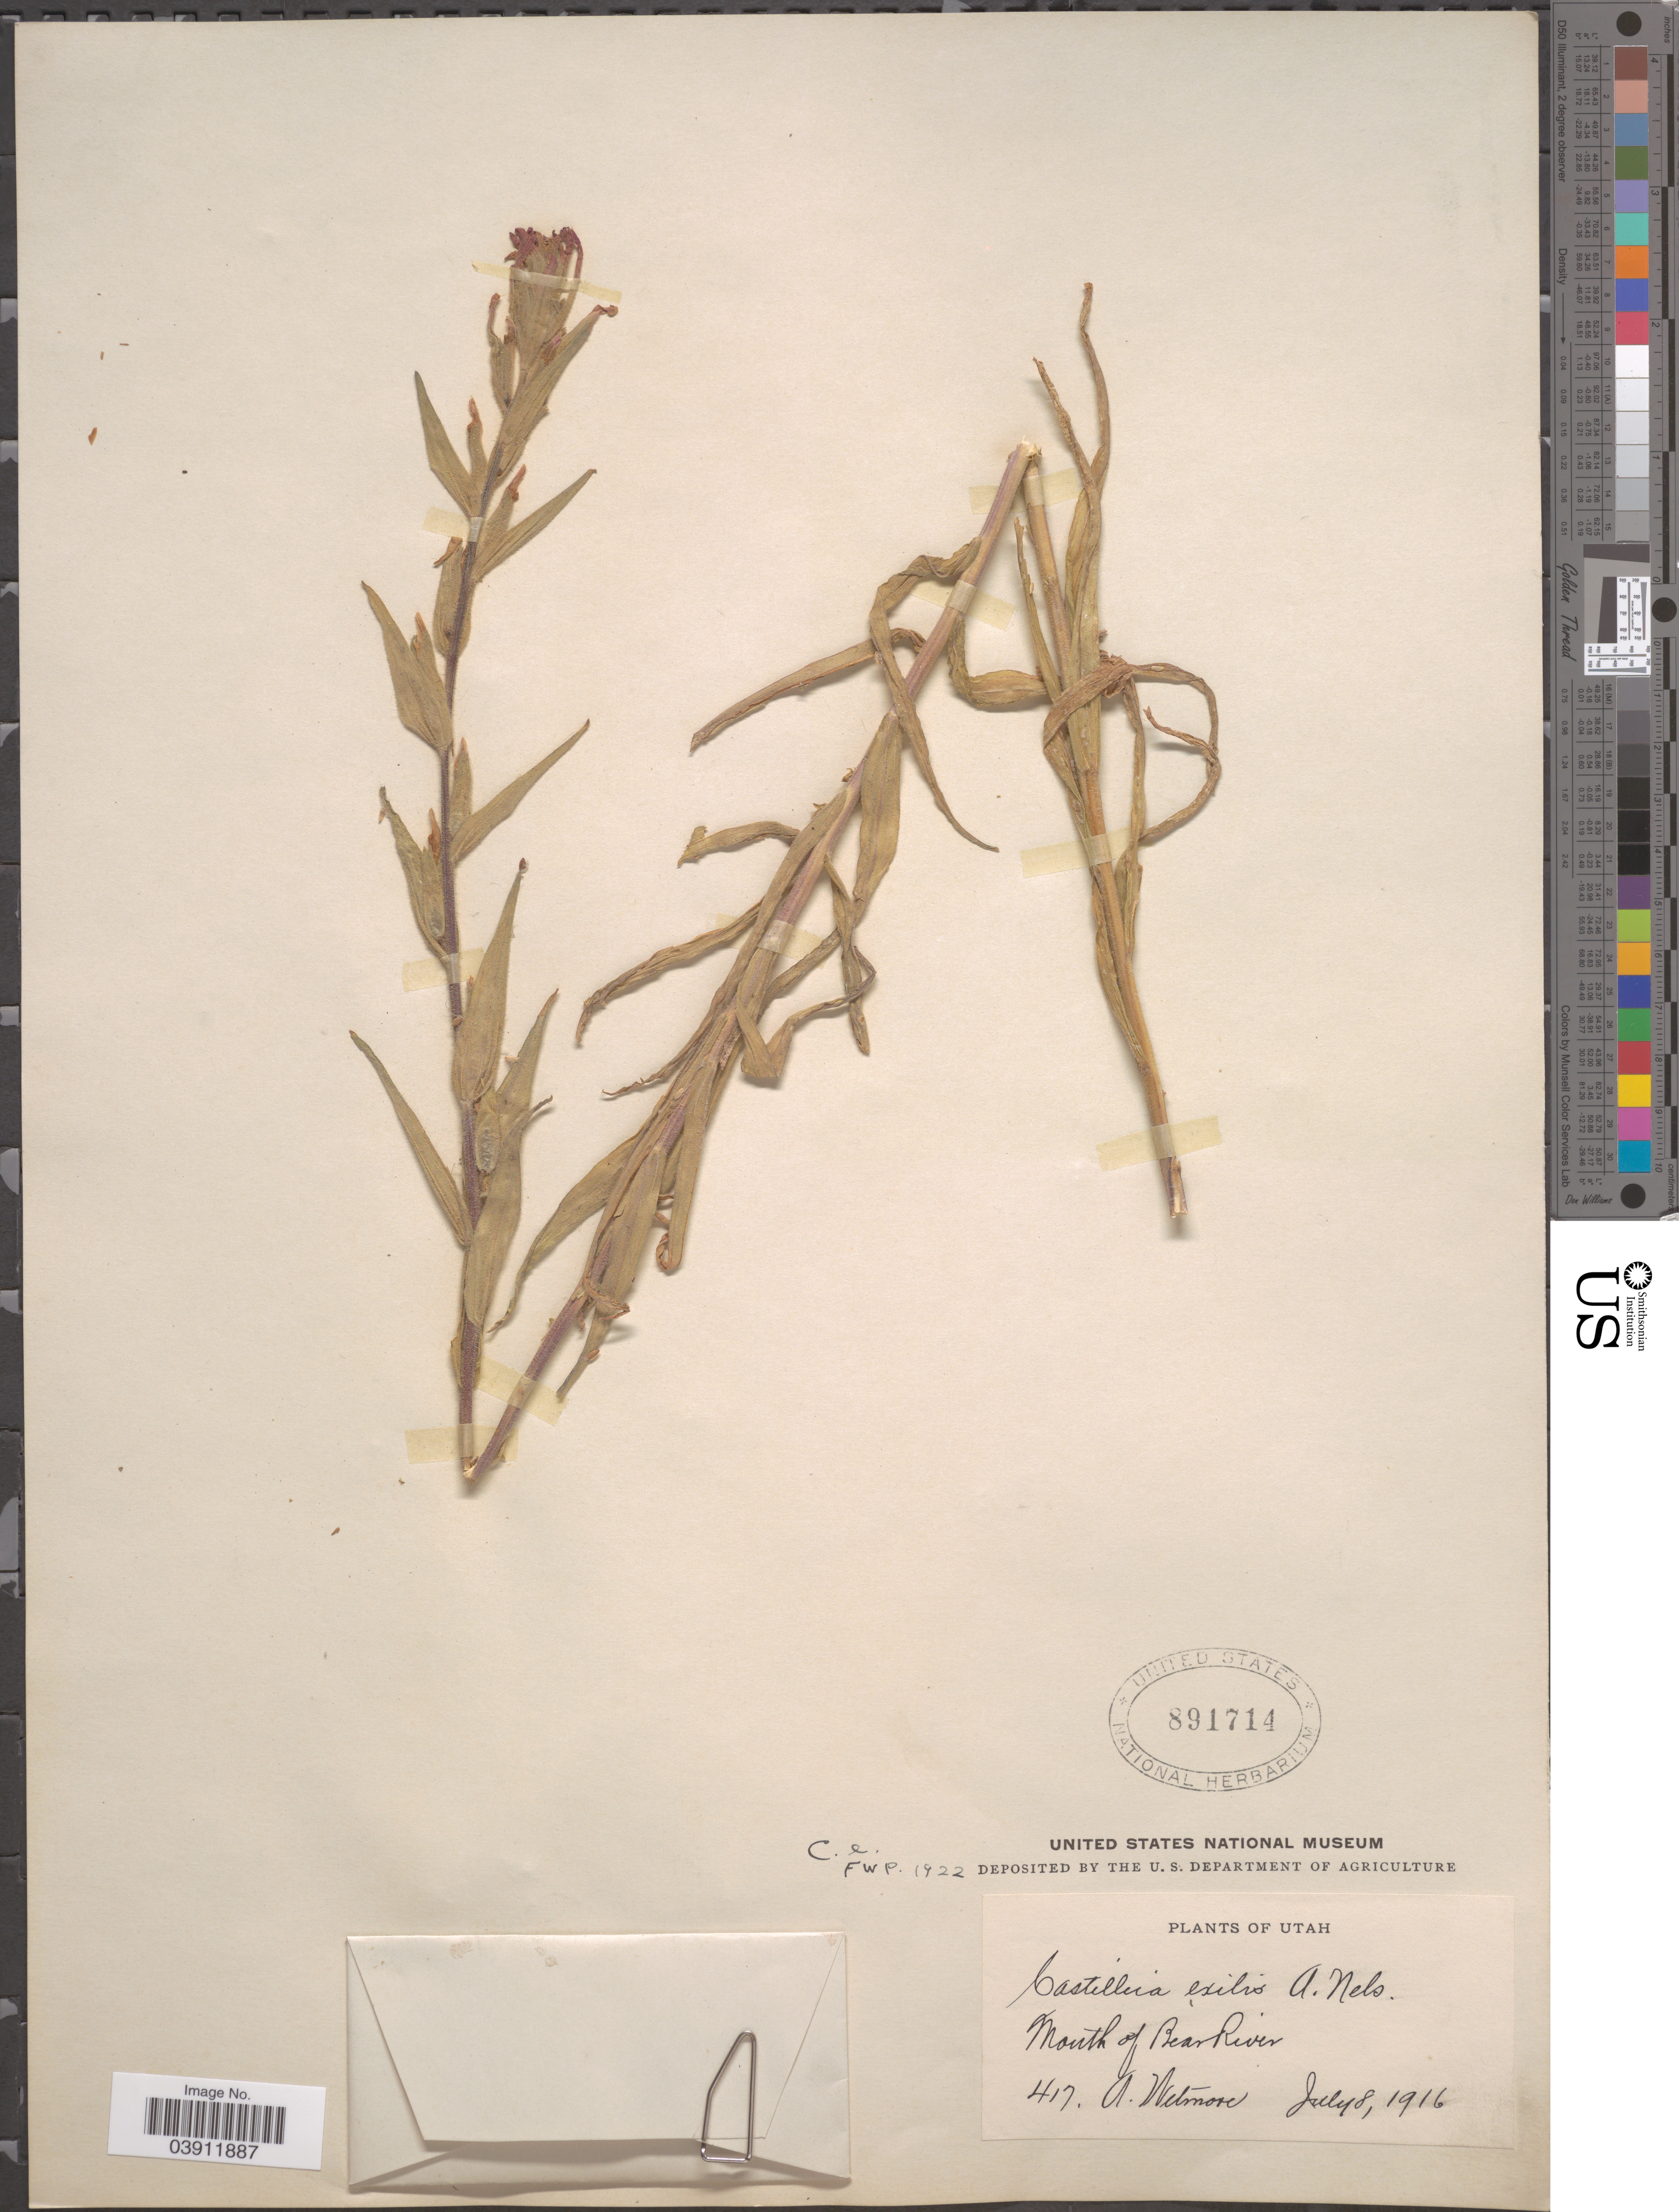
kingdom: Plantae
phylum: Tracheophyta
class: Magnoliopsida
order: Lamiales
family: Orobanchaceae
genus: Castilleja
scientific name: Castilleja exilis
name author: A. Nelson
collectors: A. Wetmore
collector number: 417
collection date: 1916-07-08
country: United States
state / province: Utah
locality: Mouth of Bear River.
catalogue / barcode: US 891714